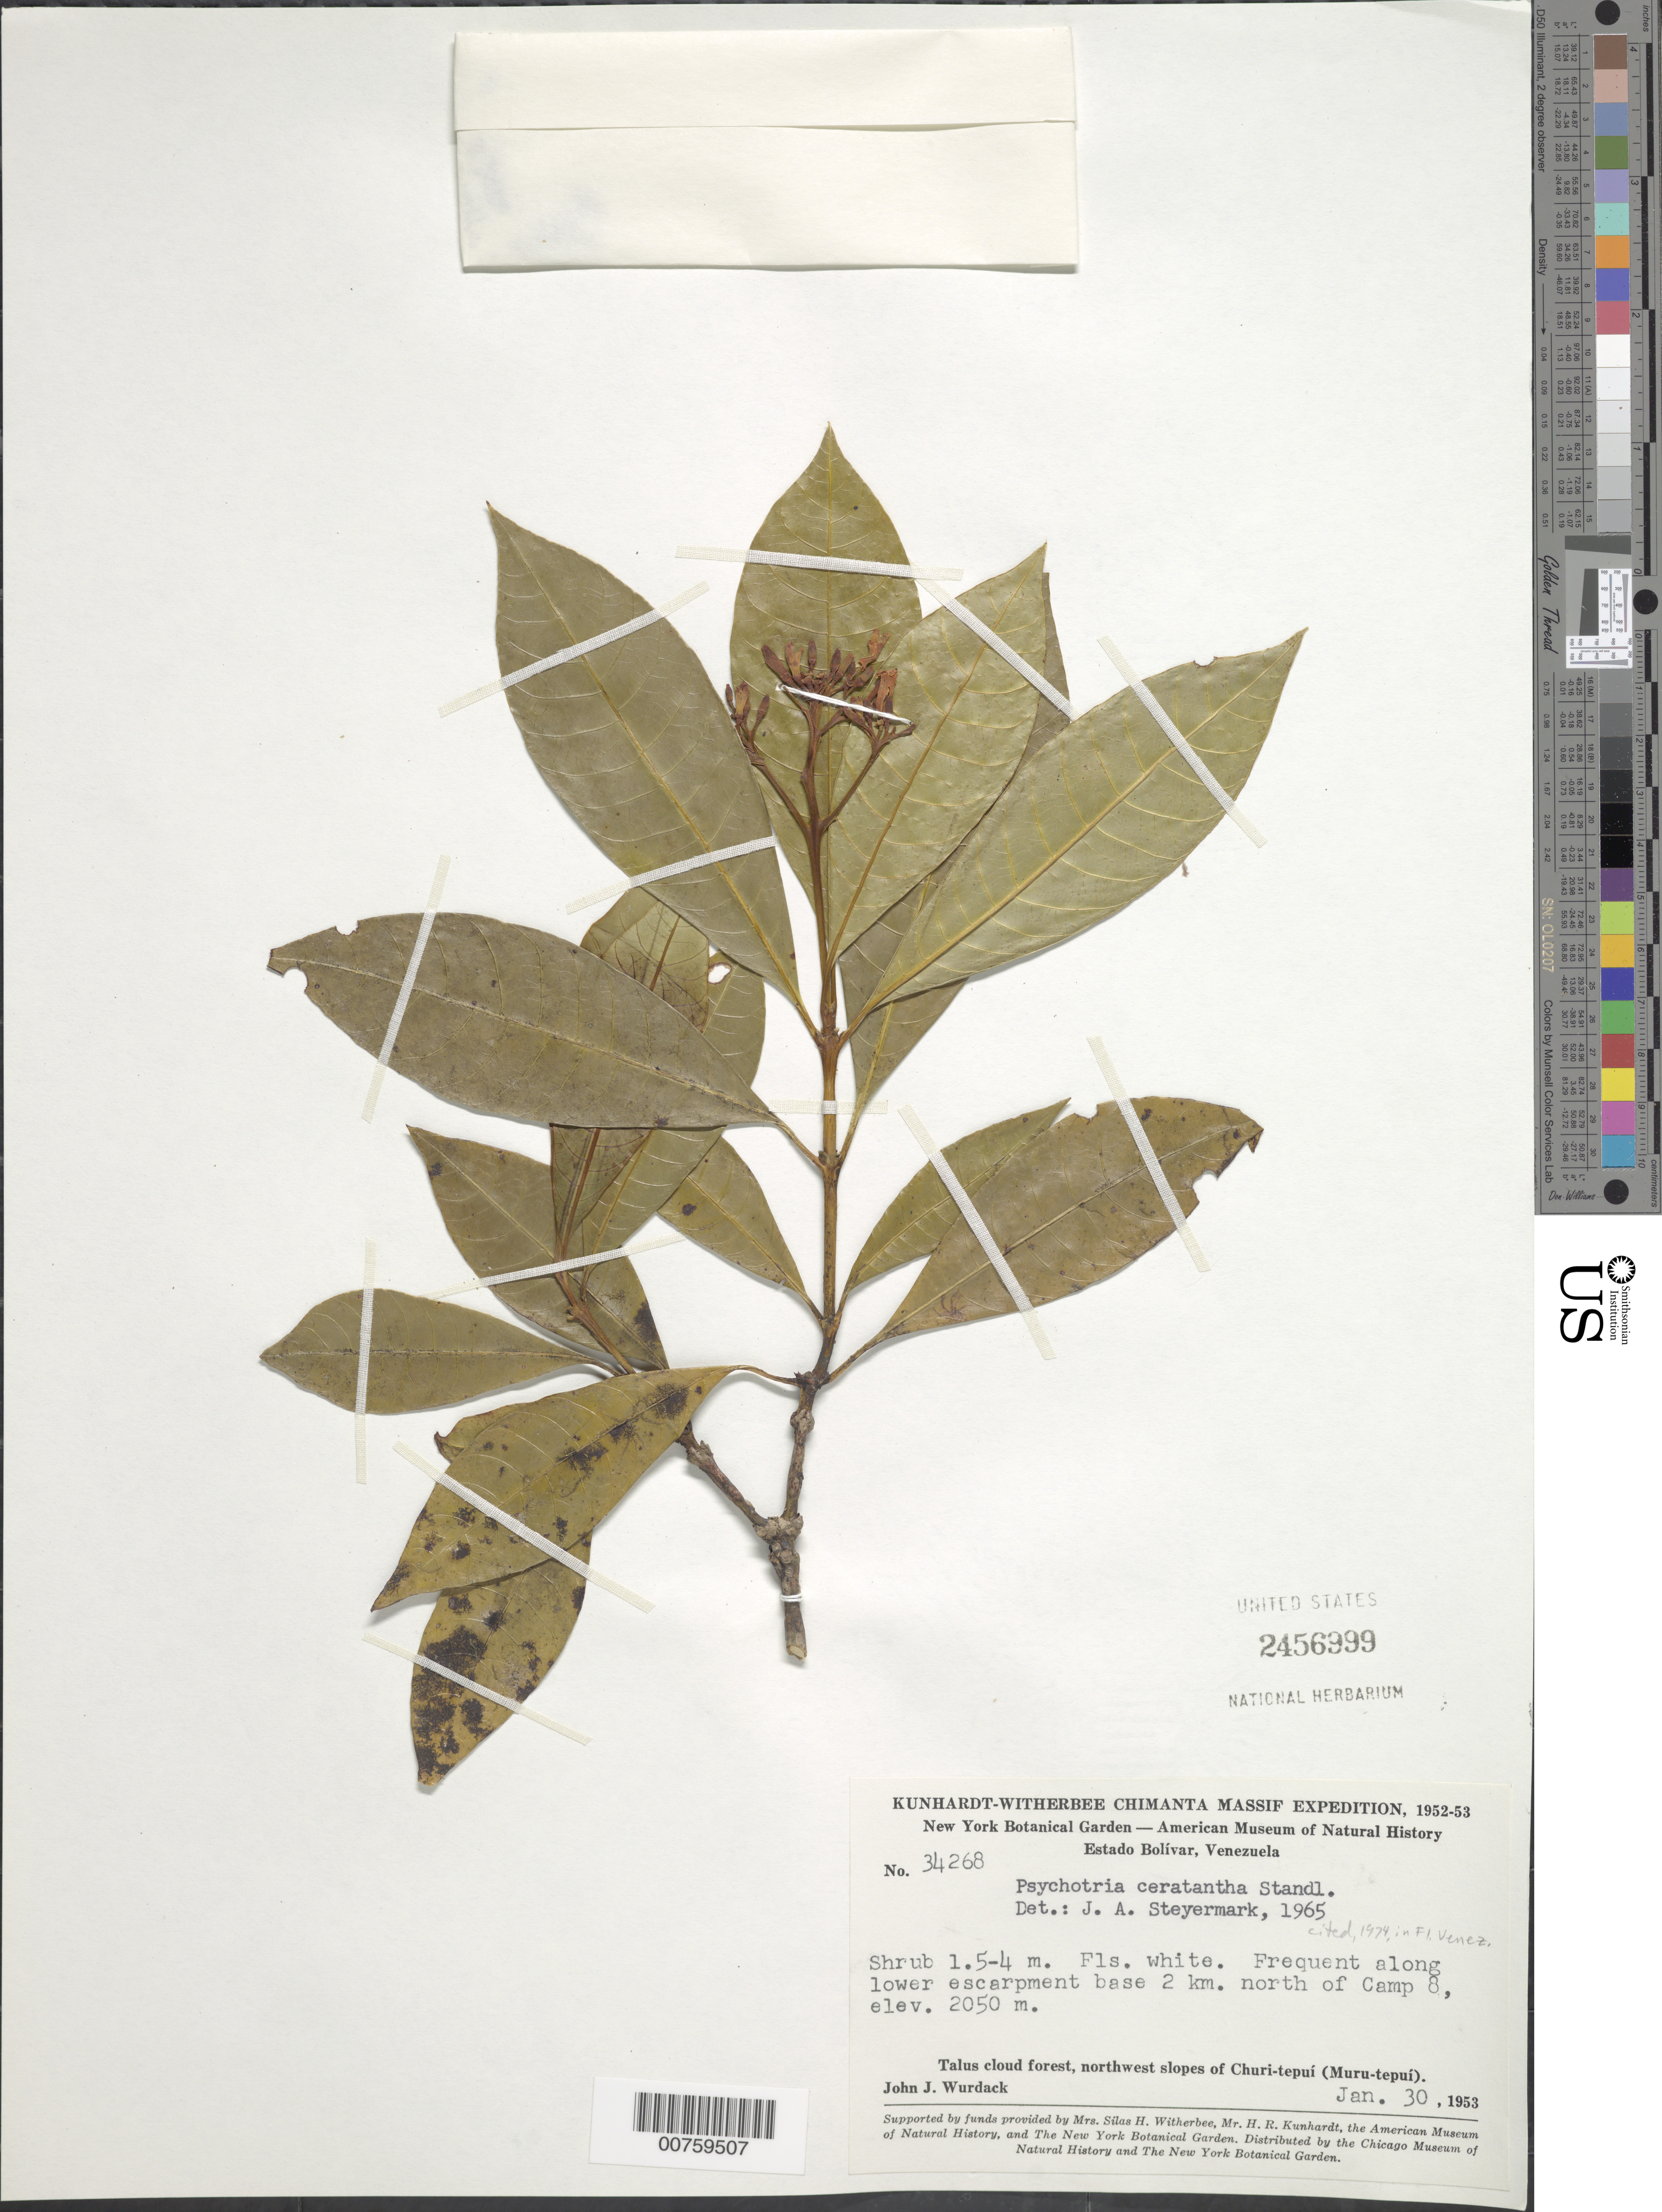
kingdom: Plantae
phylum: Tracheophyta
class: Magnoliopsida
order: Gentianales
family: Rubiaceae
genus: Psychotria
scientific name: Psychotria ceratantha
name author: Standl.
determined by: Steyermark, Julian A., (VEN)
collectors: J. J. Wurdack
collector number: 34268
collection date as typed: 30-Jan-53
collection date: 1953-01-30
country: Venezuela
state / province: Bolívar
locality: Churi-tepuí (Muru-tepuí), 2 km N of Camp 8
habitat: Lower escarpment base; talus cloud forest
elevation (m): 2050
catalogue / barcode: US 2456999